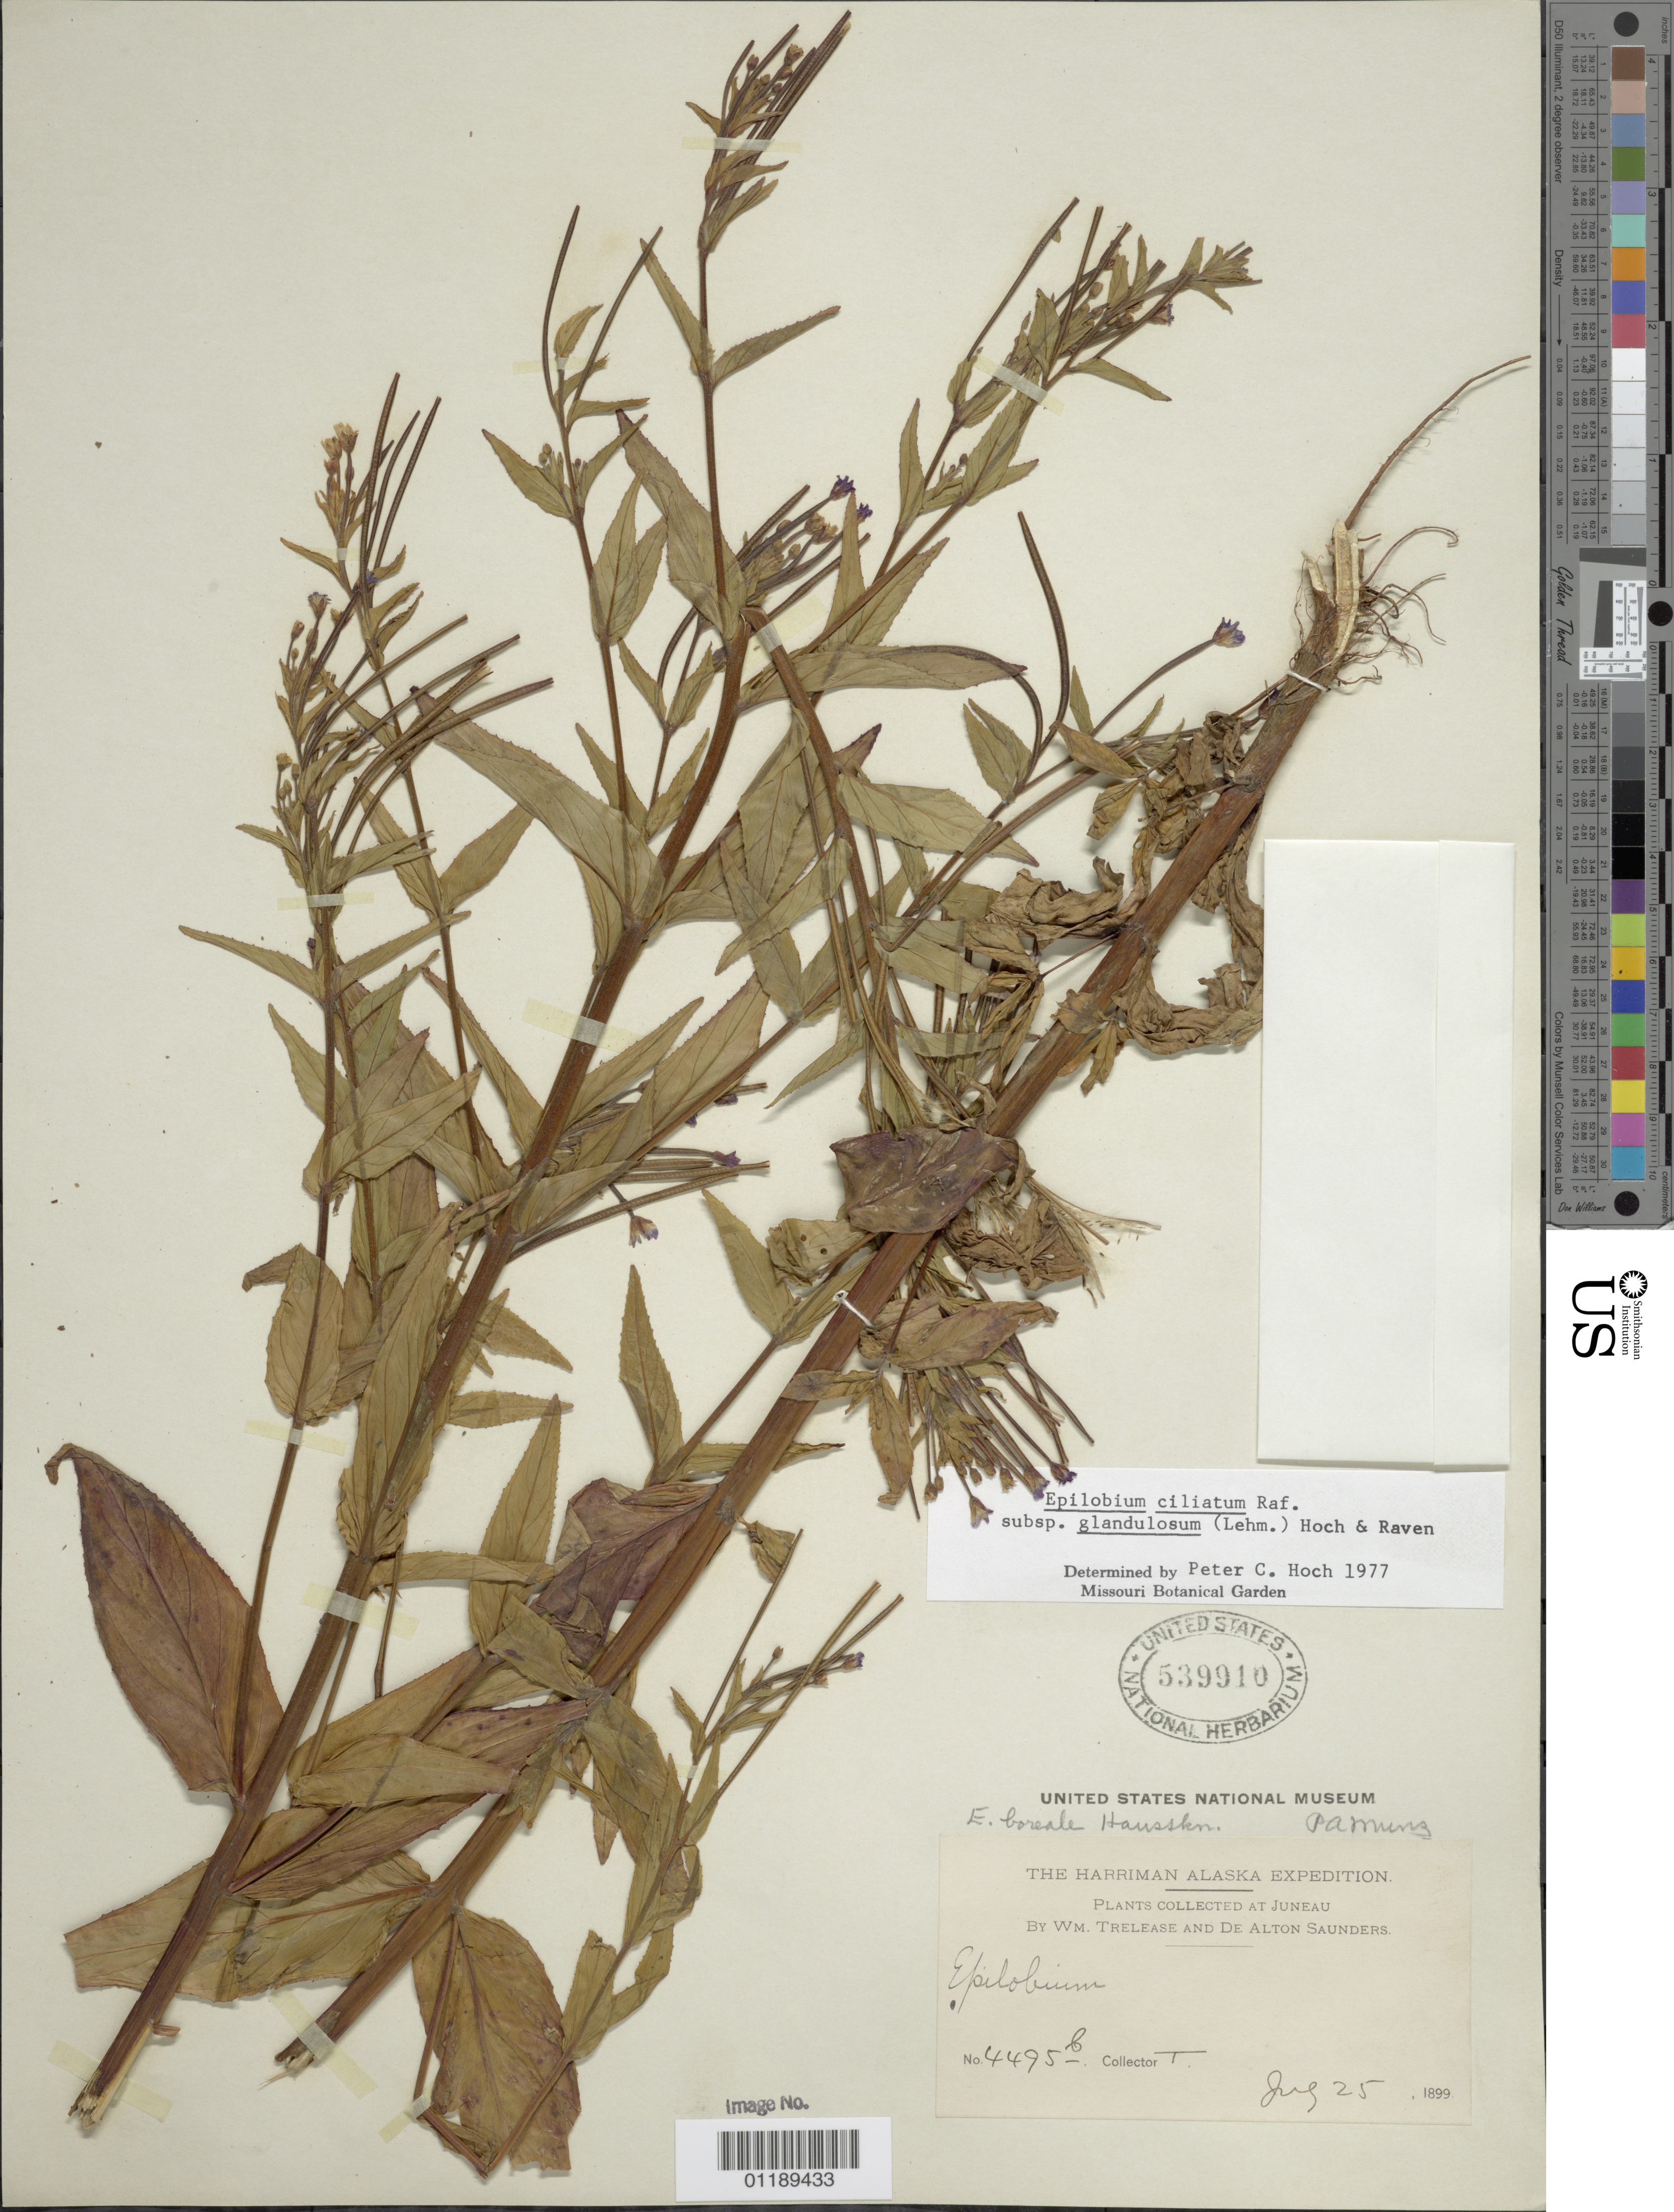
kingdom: Plantae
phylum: Tracheophyta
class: Magnoliopsida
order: Myrtales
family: Onagraceae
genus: Epilobium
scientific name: Epilobium ciliatum subsp. glandulosum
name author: (Lehm.) Hoch & P.H. Raven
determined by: Hoch, P. C.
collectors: W. Trelease & D. A. Saunders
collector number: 4495 b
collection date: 1899-07-25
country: United States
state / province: Alaska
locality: Juneau.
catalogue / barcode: US 539910